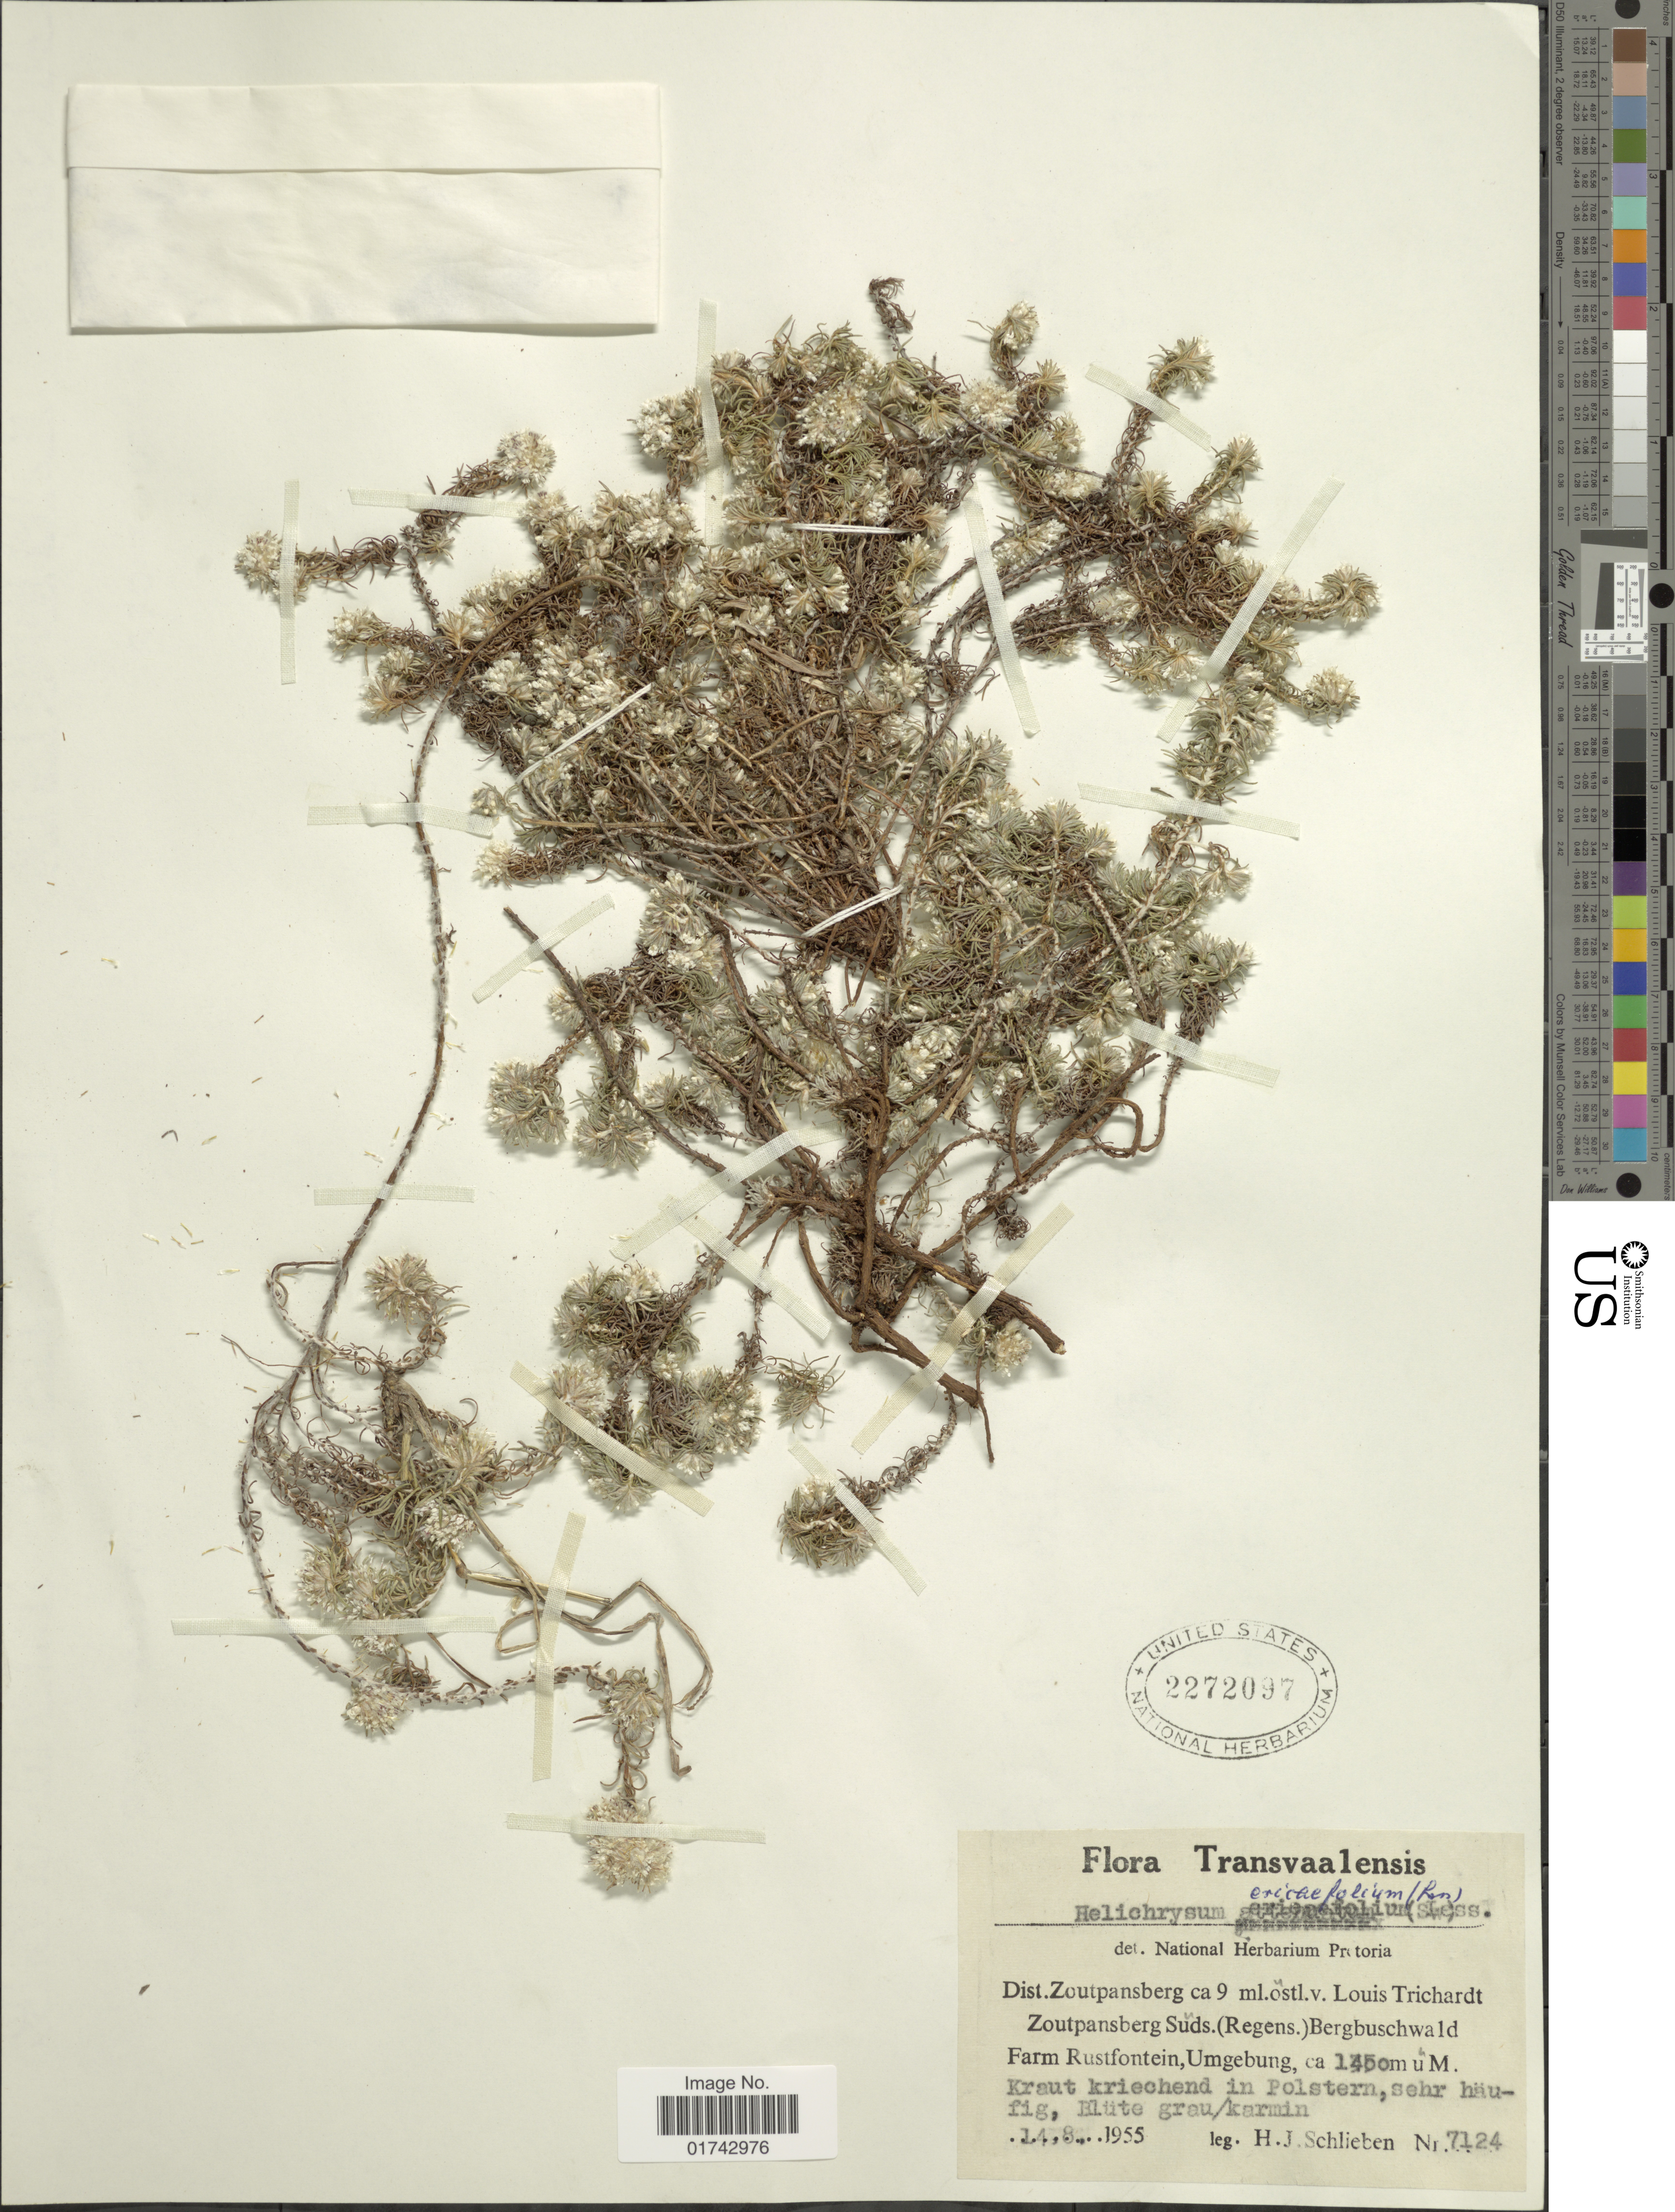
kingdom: Plantae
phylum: Tracheophyta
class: Magnoliopsida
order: Asterales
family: Asteraceae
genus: Helichrysum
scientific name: Helichrysum ericafolium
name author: Baker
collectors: H. J. Schlieben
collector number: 7124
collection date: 1955-08-14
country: South Africa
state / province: Limpopo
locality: Transvaalensis, Dist. Zoutpansberg 9 ml. ostl.v. Louis Trichardt Zoutpansberg Suds.(Regens), Bergbuschwald Farm Rustfontein, Umgebung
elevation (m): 1400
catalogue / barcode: US 2272097